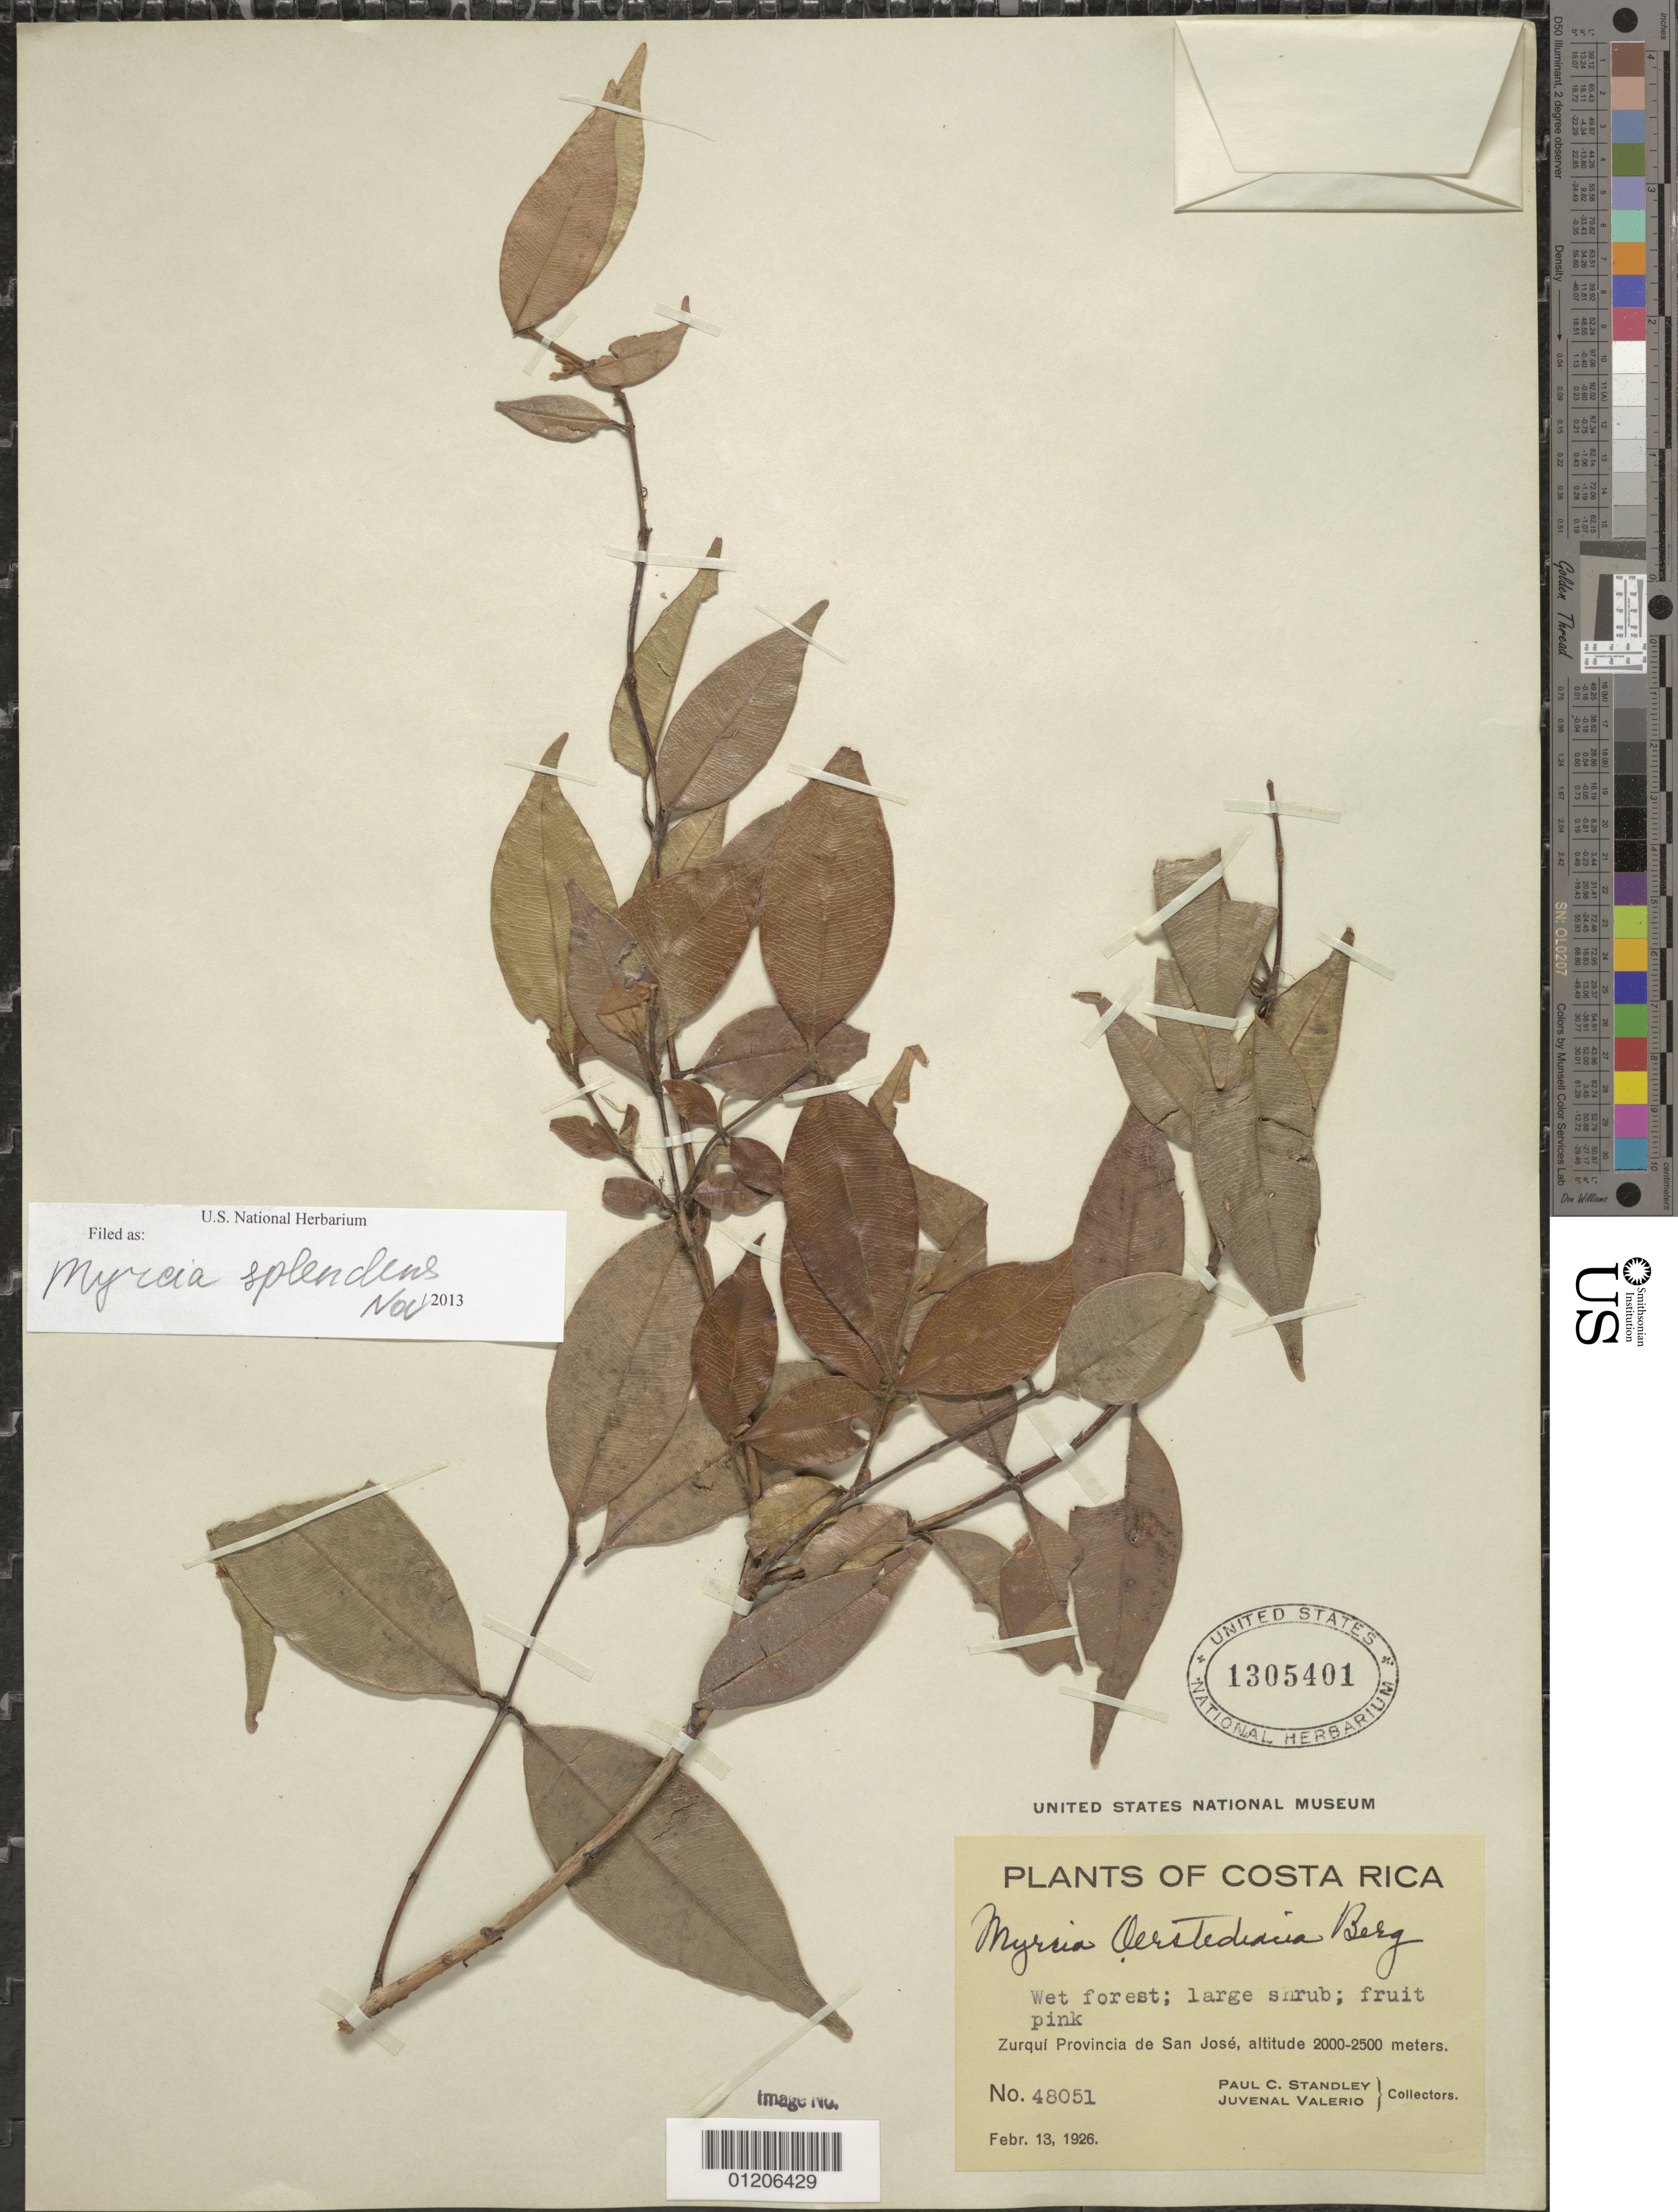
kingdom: Plantae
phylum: Tracheophyta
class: Magnoliopsida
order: Myrtales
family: Myrtaceae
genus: Myrcia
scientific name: Myrcia splendens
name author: (Sw.) DC.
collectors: P. C. Standley & J. Valerio R.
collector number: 48051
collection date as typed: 13 Feb 1926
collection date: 1926-02-13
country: Costa Rica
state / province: San José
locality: Zurqui.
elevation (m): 2000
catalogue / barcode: US 1305401